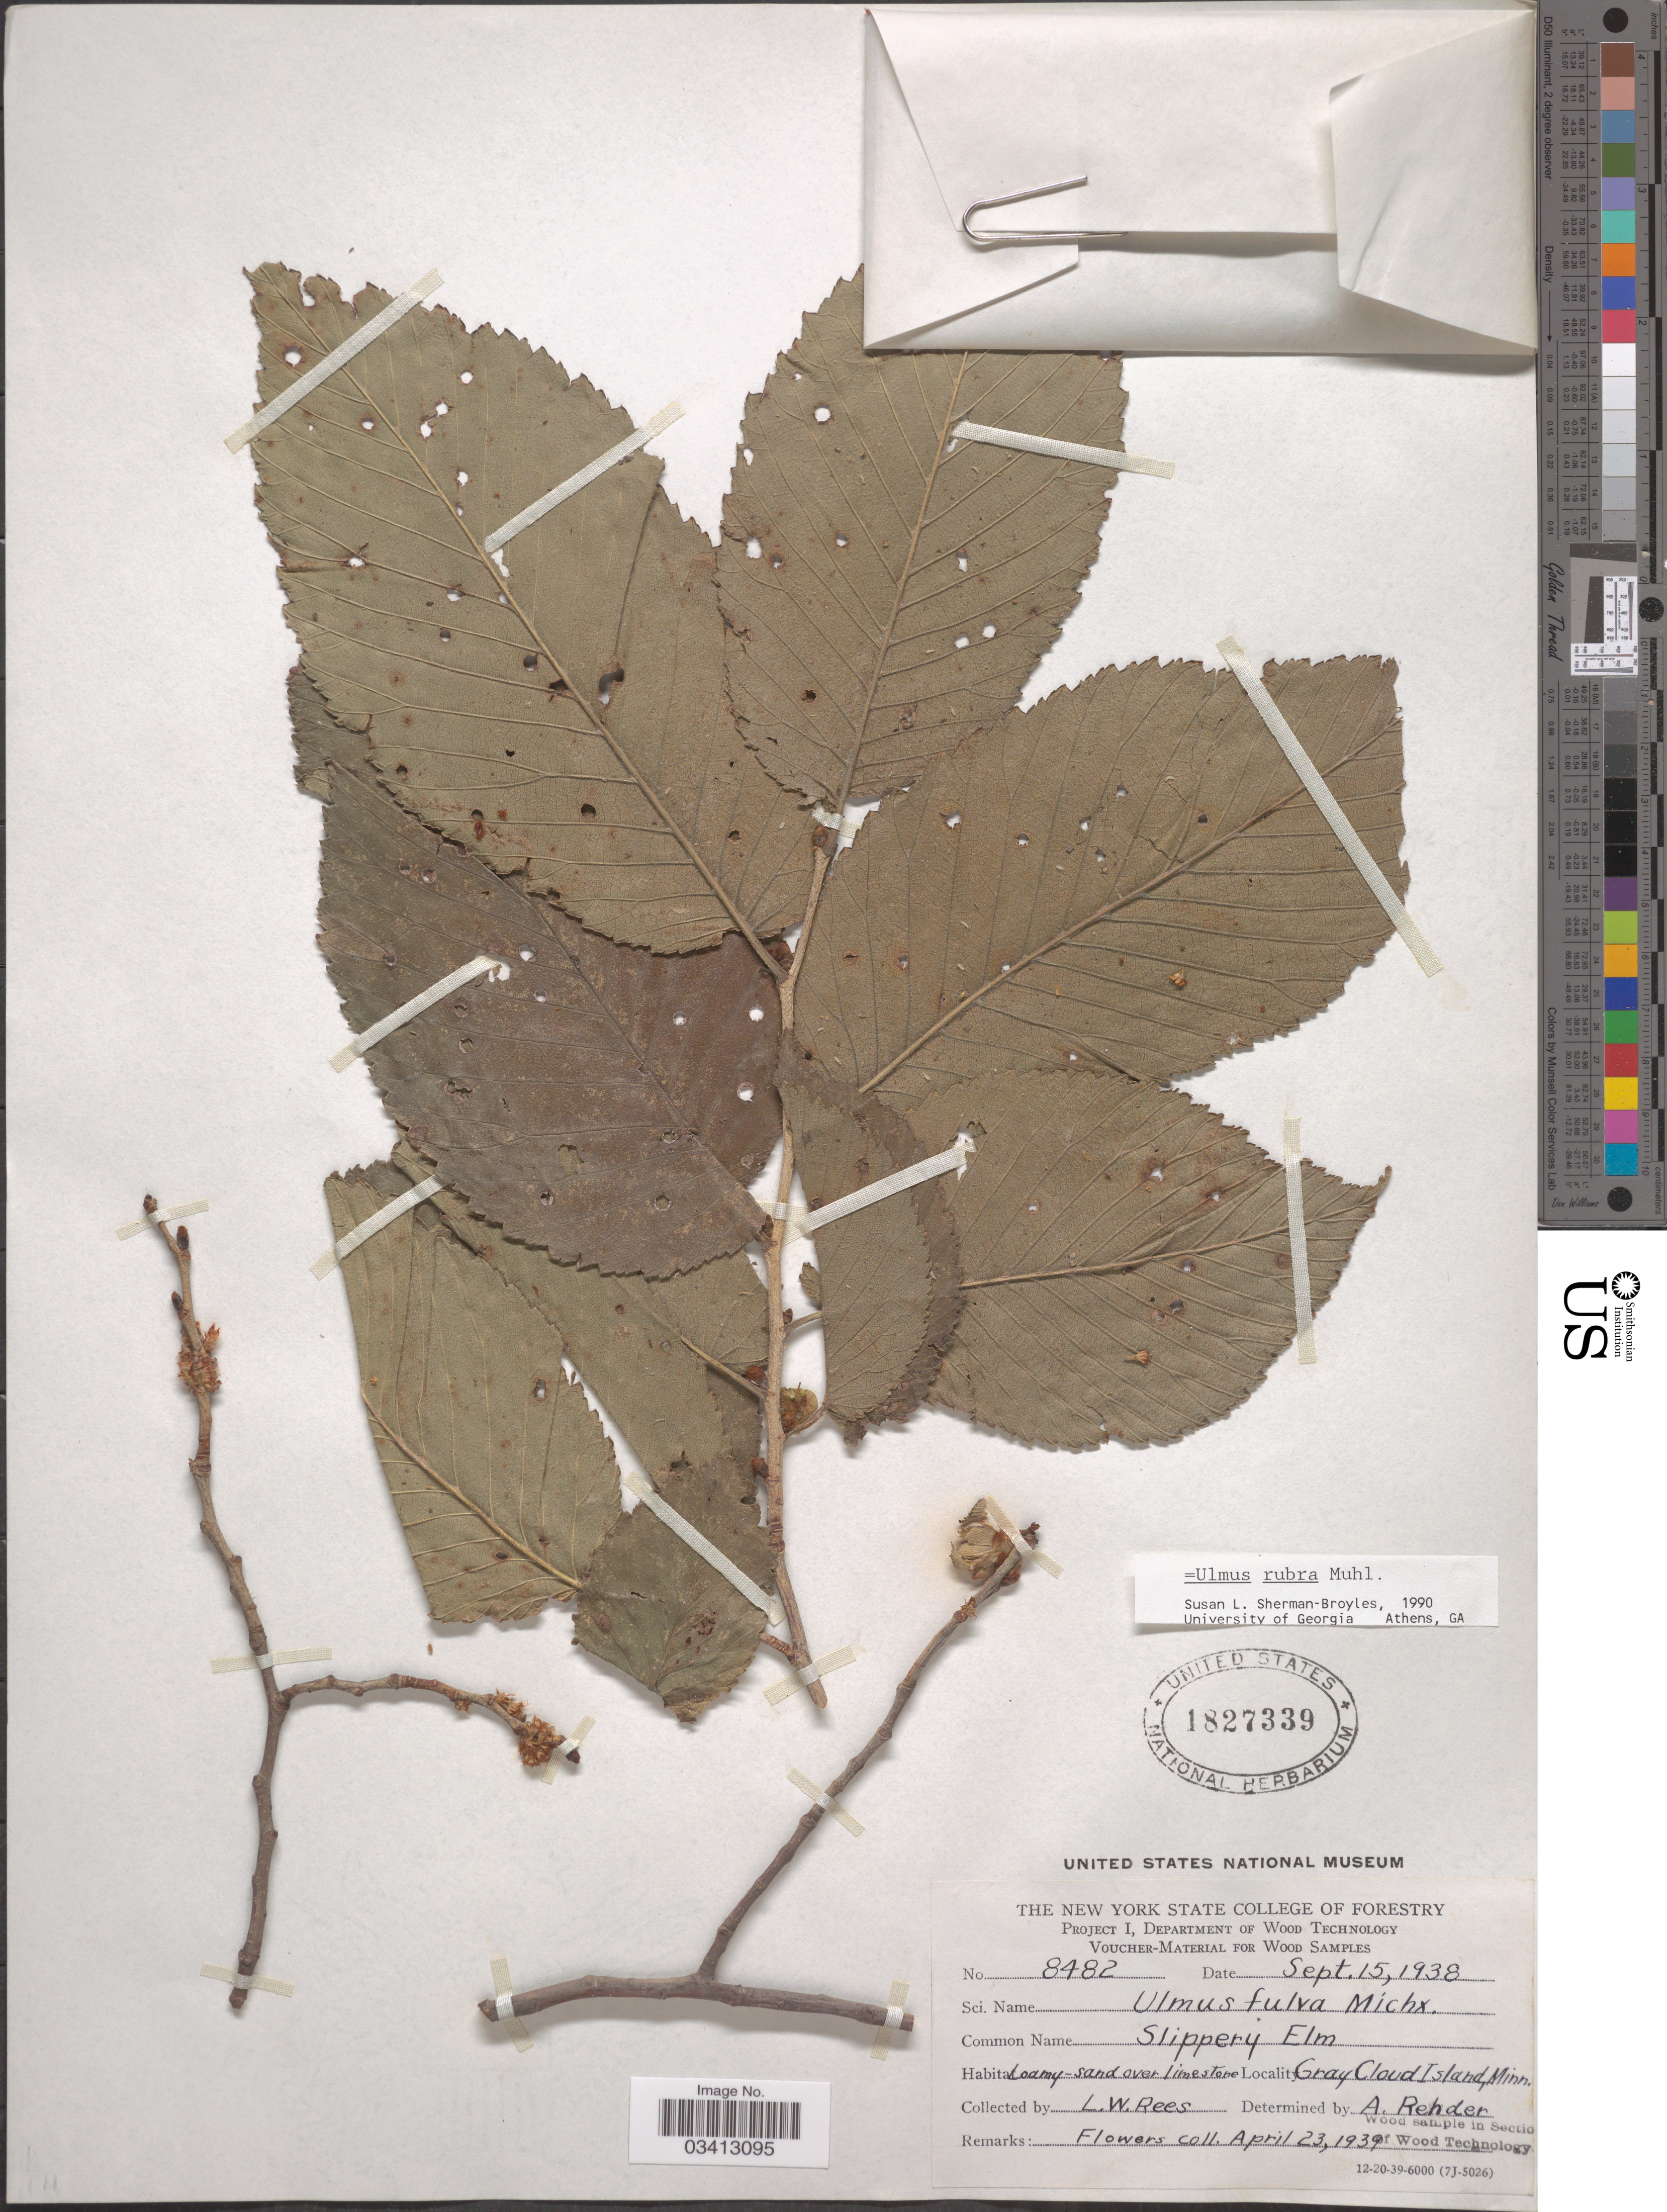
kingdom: Plantae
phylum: Tracheophyta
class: Magnoliopsida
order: Rosales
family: Ulmaceae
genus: Ulmus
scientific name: Ulmus rubra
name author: Muhl.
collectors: L. Rees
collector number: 8482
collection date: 1938-09-15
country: United States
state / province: Minnesota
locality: Gray Cloud Island.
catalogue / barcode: US 1827339